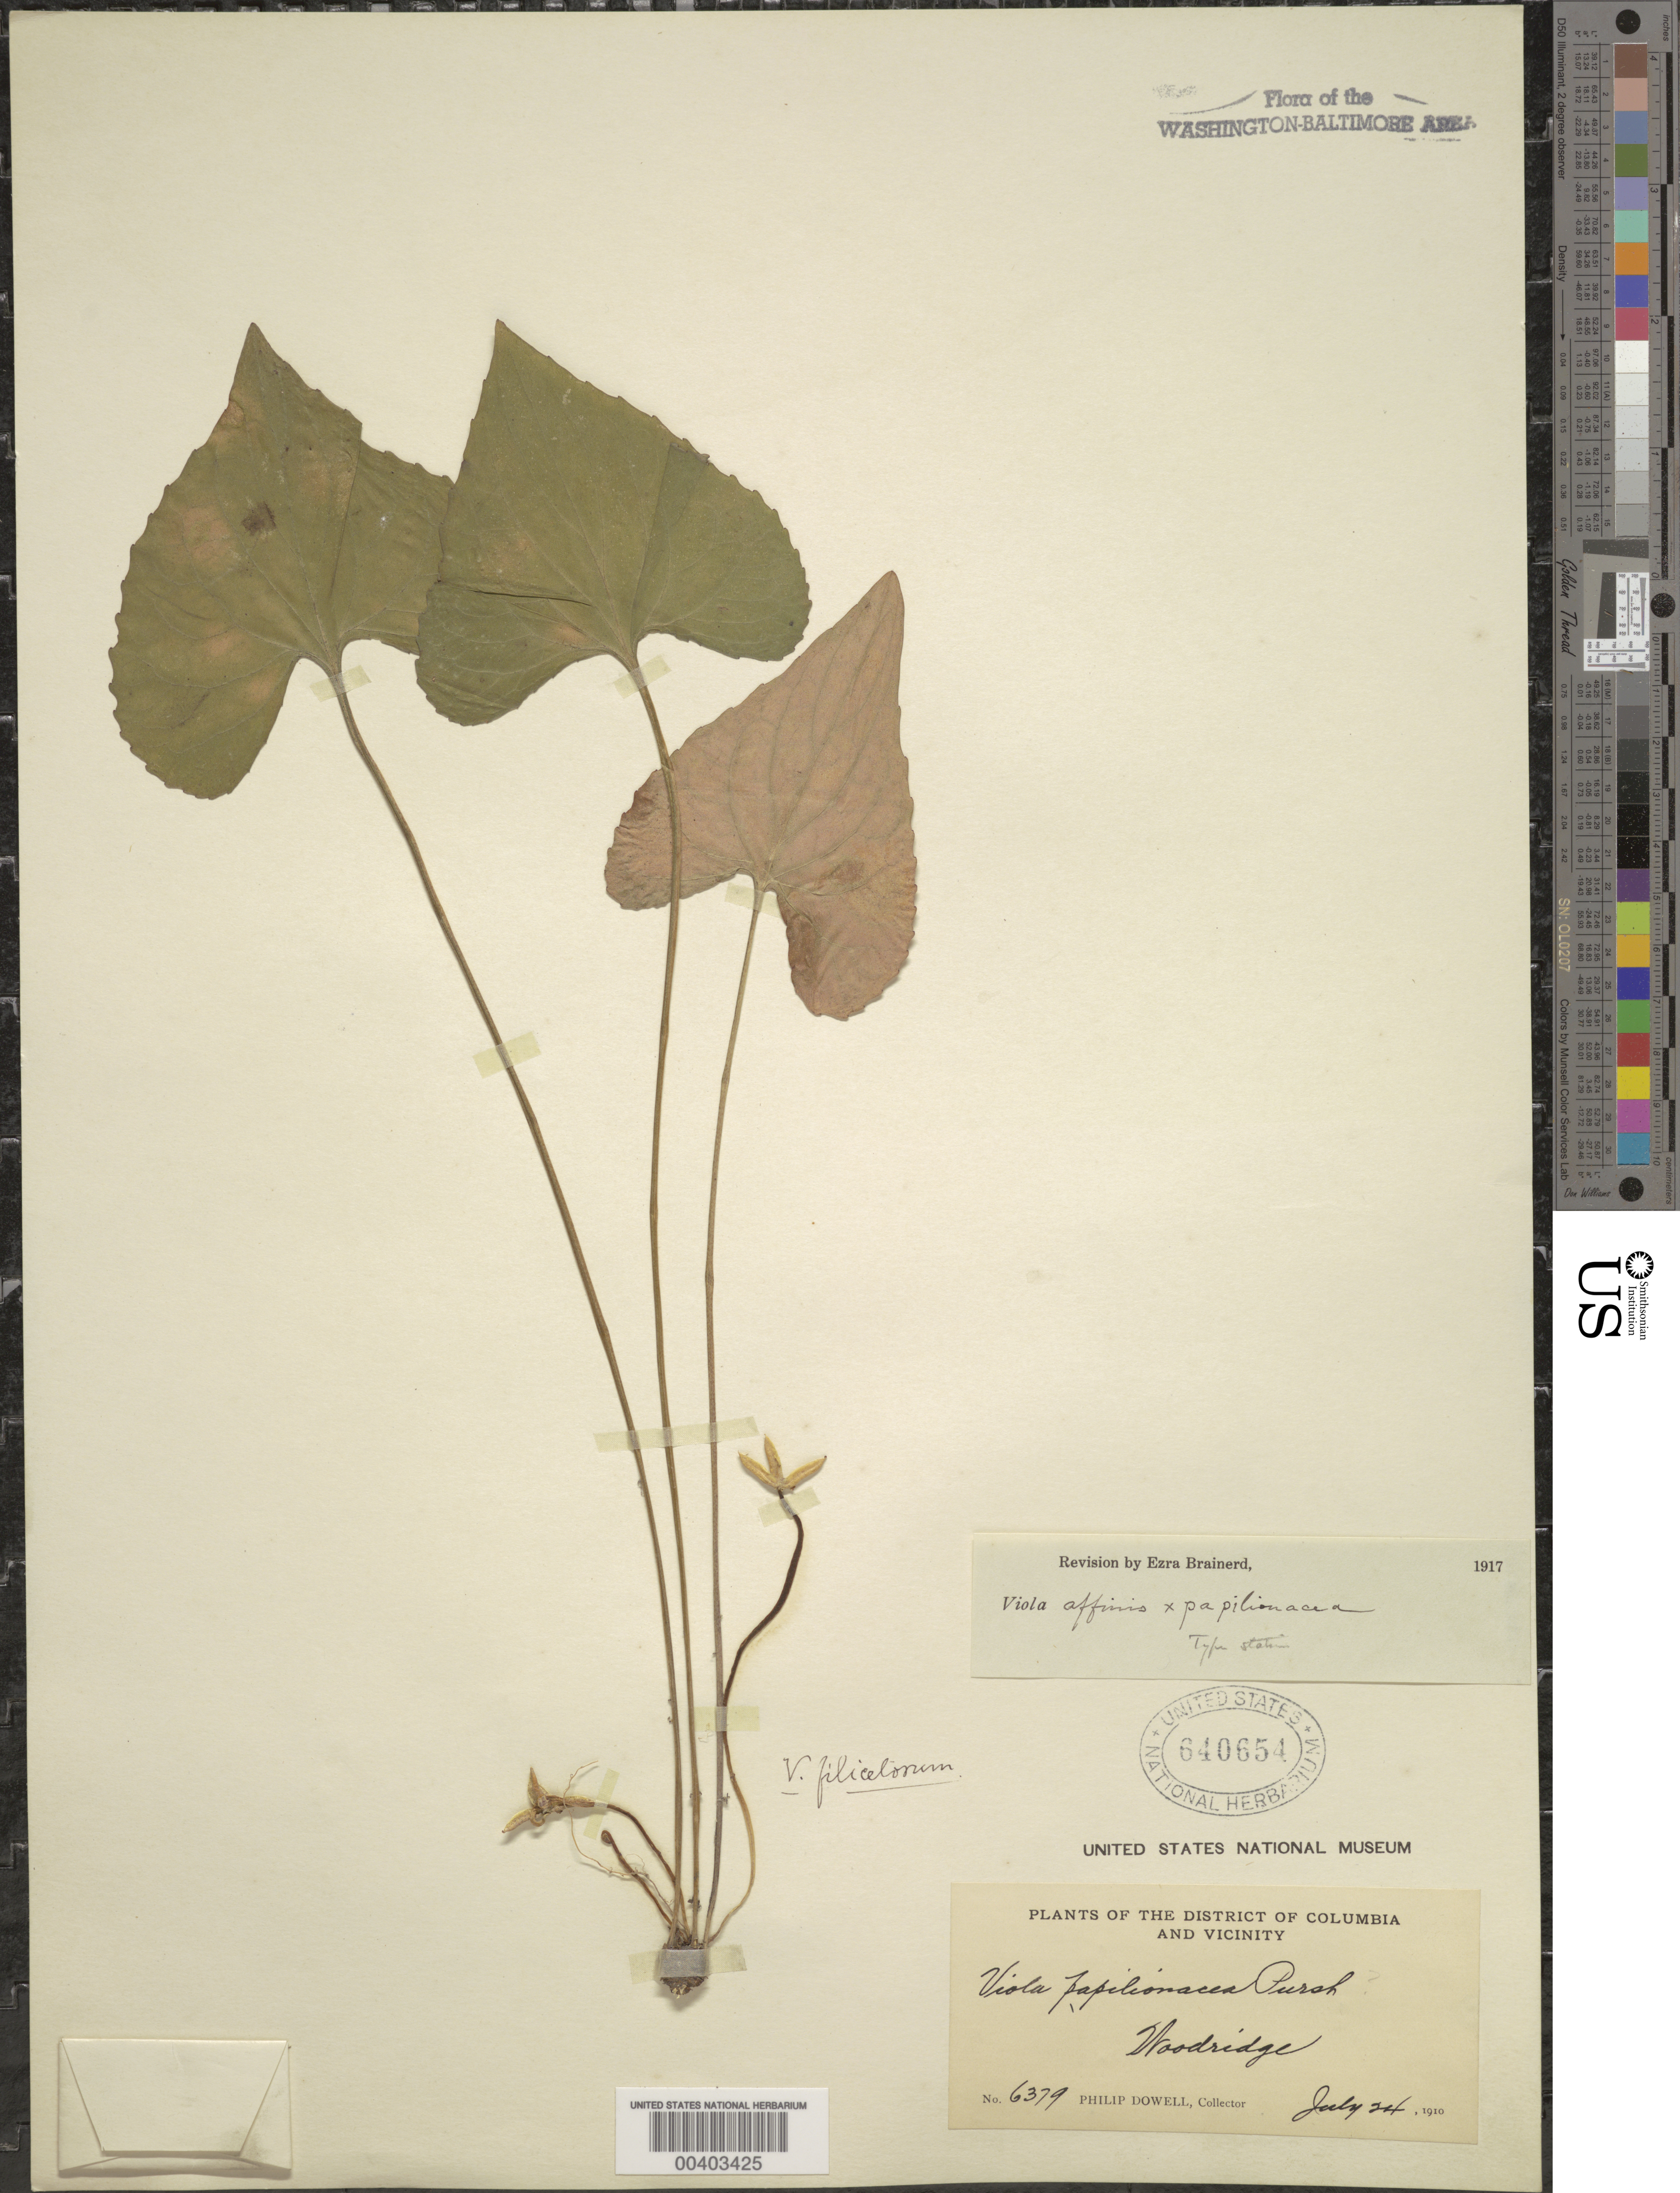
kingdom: Plantae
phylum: Tracheophyta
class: Magnoliopsida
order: Malpighiales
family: Violaceae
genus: Viola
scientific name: Viola sororia var. affinis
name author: (LeConte) McKinney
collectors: P. Dowell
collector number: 6379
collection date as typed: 24 Jul 1910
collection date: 1910-07-24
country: United States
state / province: District of Columbia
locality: Woodridge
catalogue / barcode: US 640654